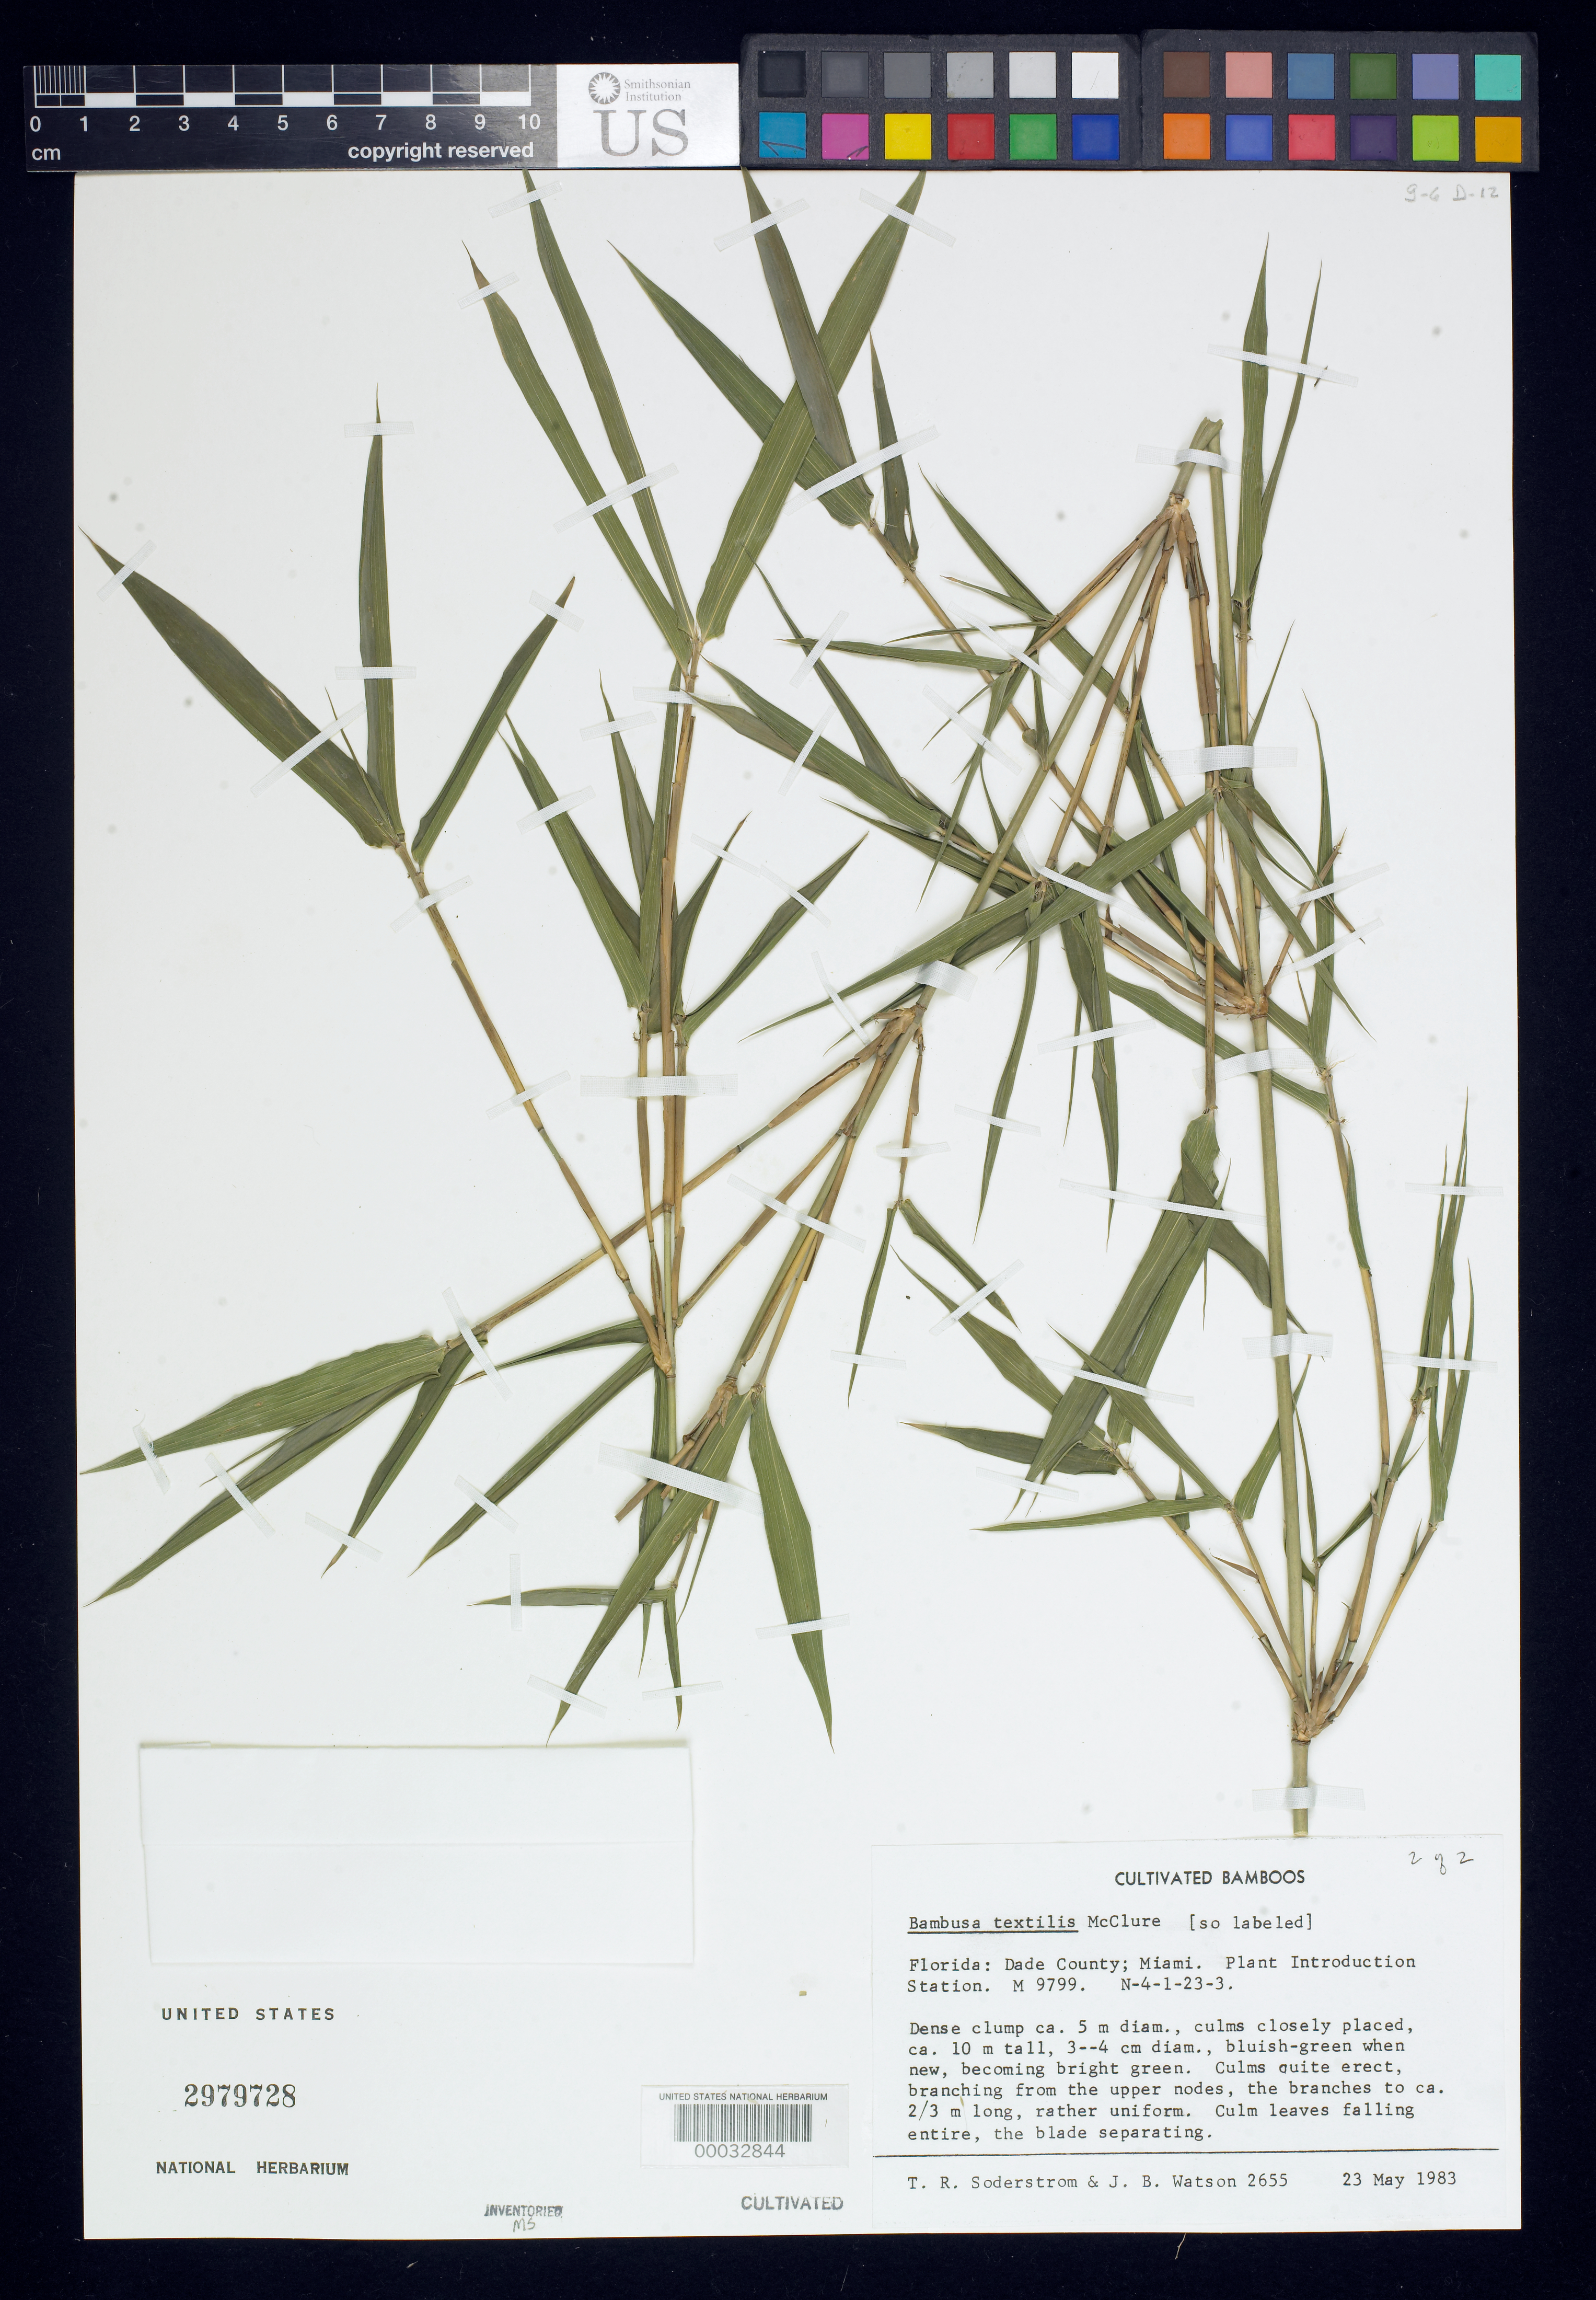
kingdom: Plantae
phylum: Tracheophyta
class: Liliopsida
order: Poales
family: Poaceae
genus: Bambusa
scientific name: Bambusa textilis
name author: McClure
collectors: T. R. Soderstrom & J. B. Watson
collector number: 2655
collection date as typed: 23 May 1983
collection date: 1983-05-23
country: United States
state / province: Florida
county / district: Dade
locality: Plant Introduction Station-Miami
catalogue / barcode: US 2979728